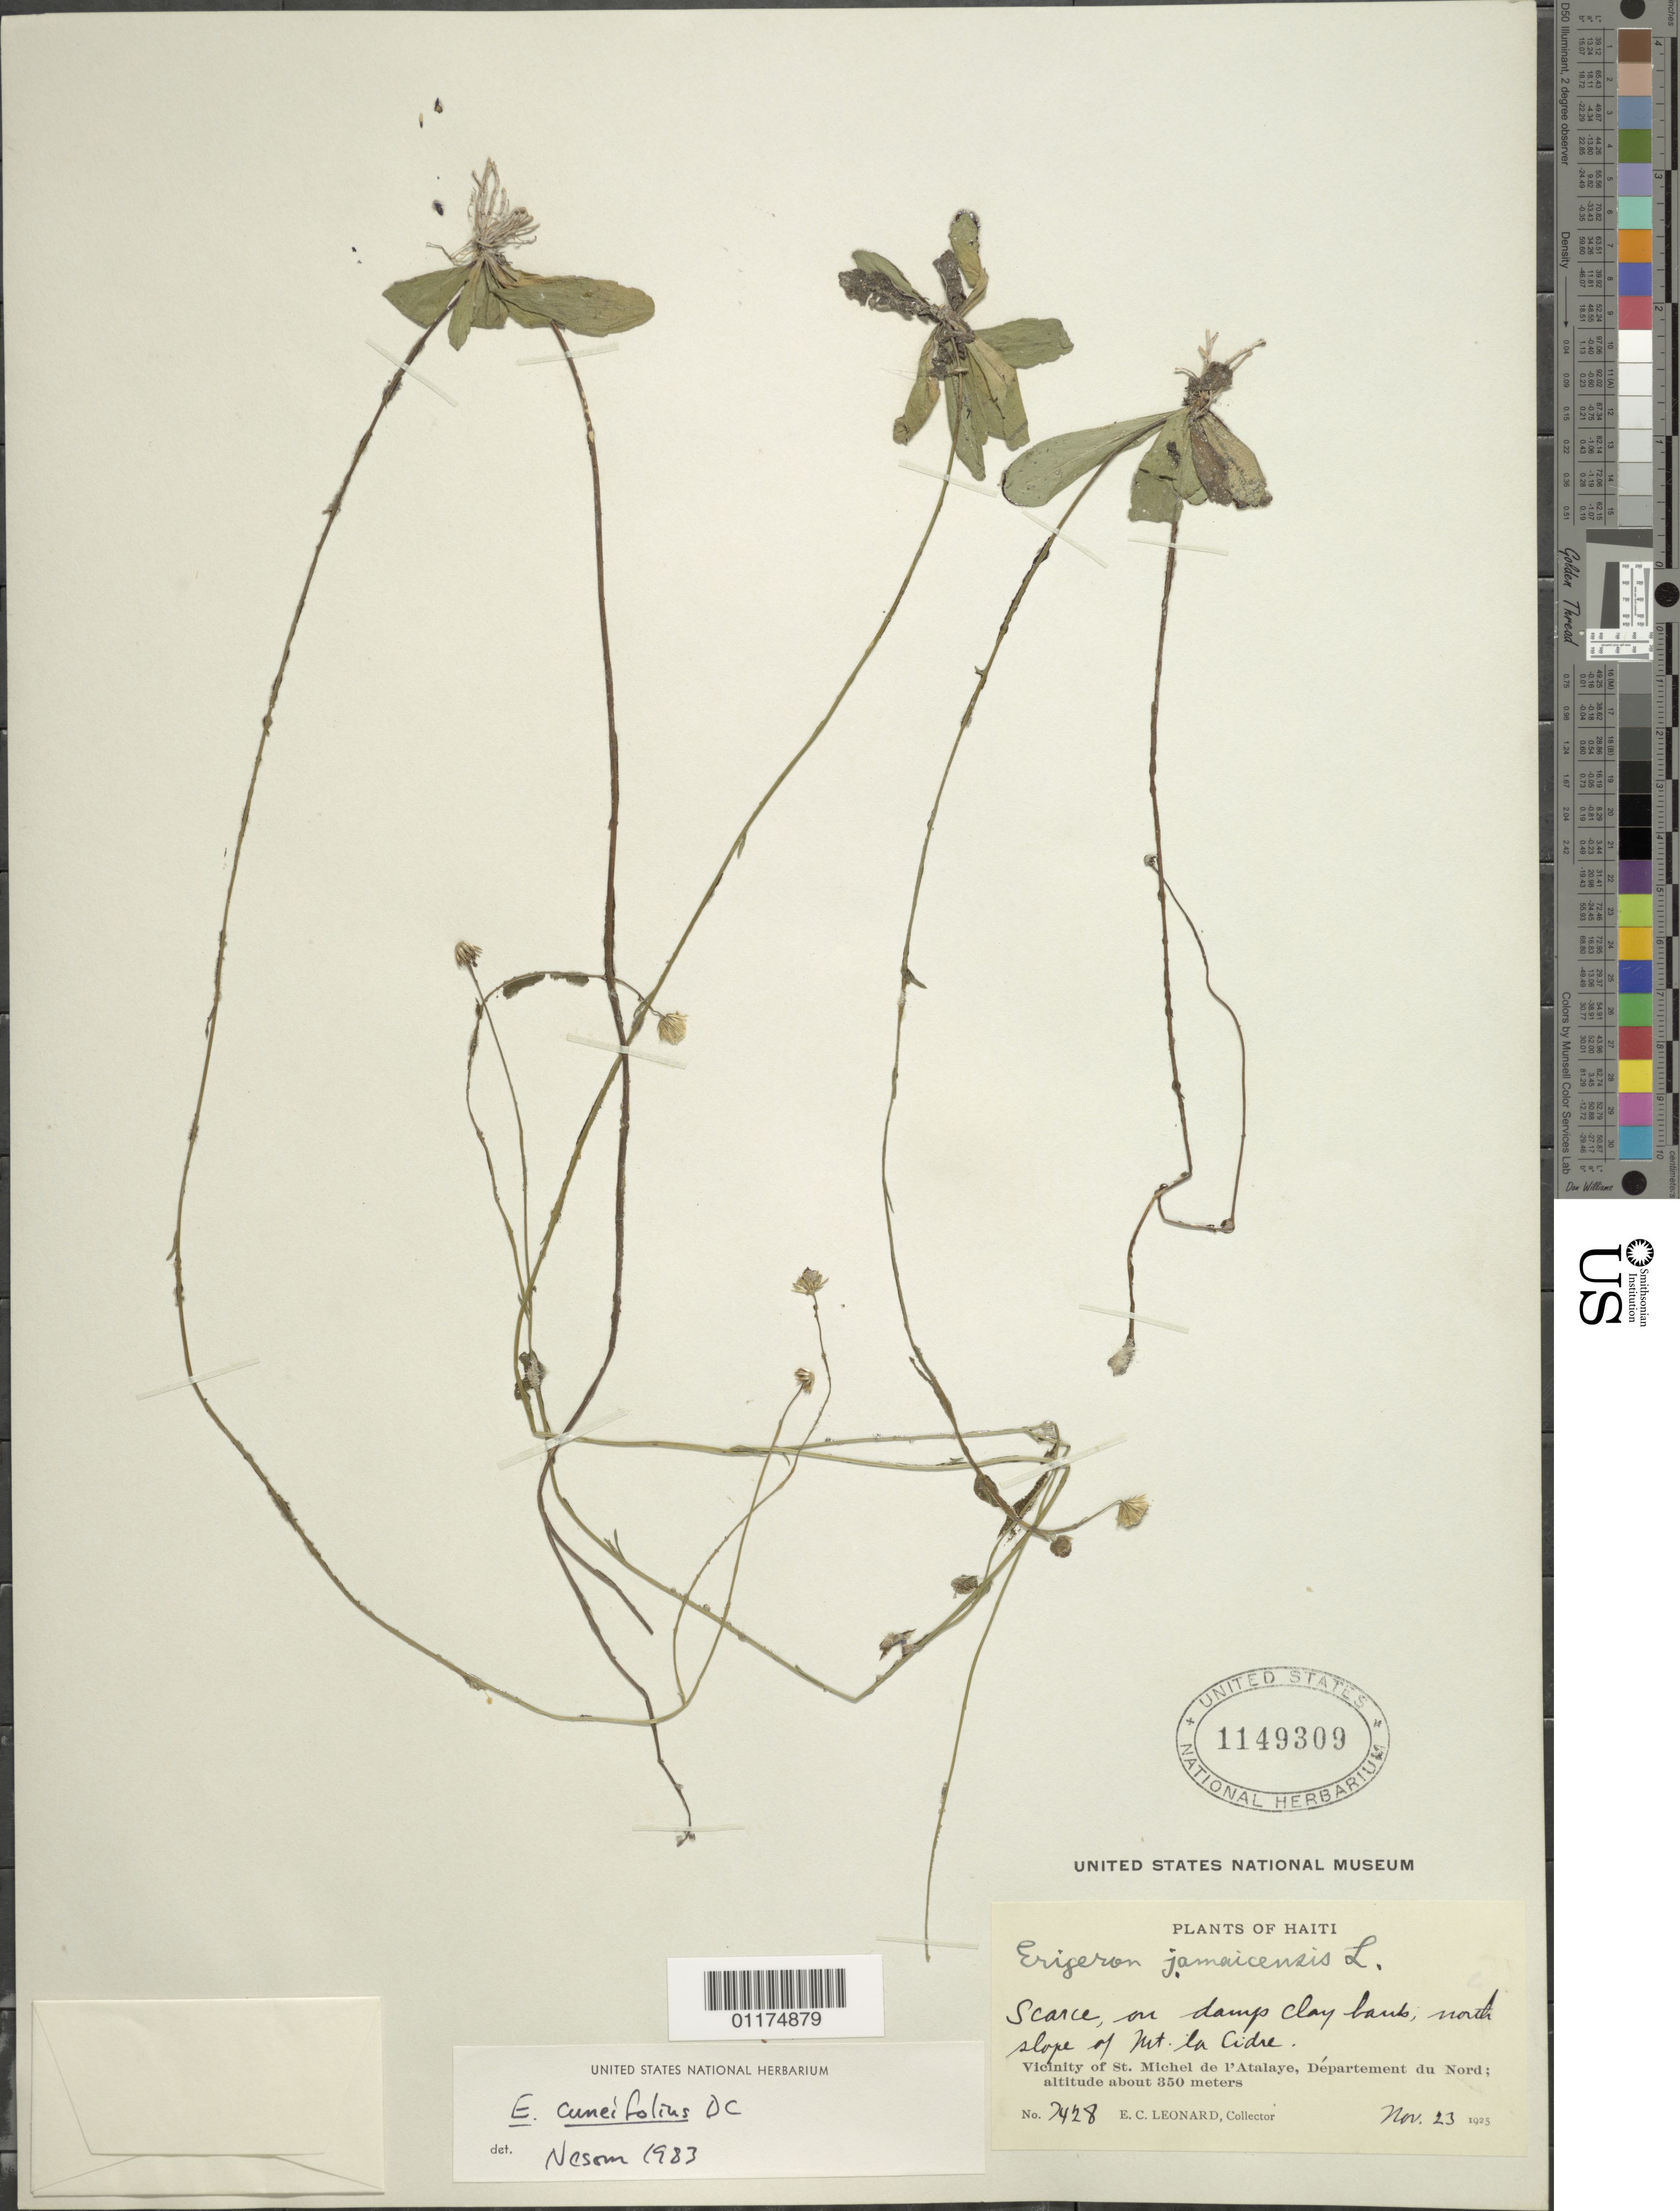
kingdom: Plantae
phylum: Tracheophyta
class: Magnoliopsida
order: Asterales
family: Asteraceae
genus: Erigeron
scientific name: Erigeron cuneifolius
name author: DC.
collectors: E. C. Leonard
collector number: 7428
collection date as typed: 23 Nov 1925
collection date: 1925-11-23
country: Haiti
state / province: Nord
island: Hispaniola I.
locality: Vicinity of St. Michel de l'Atalaye, Departement du Nord; north slope of Mt. la Cidre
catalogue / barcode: US 1149309